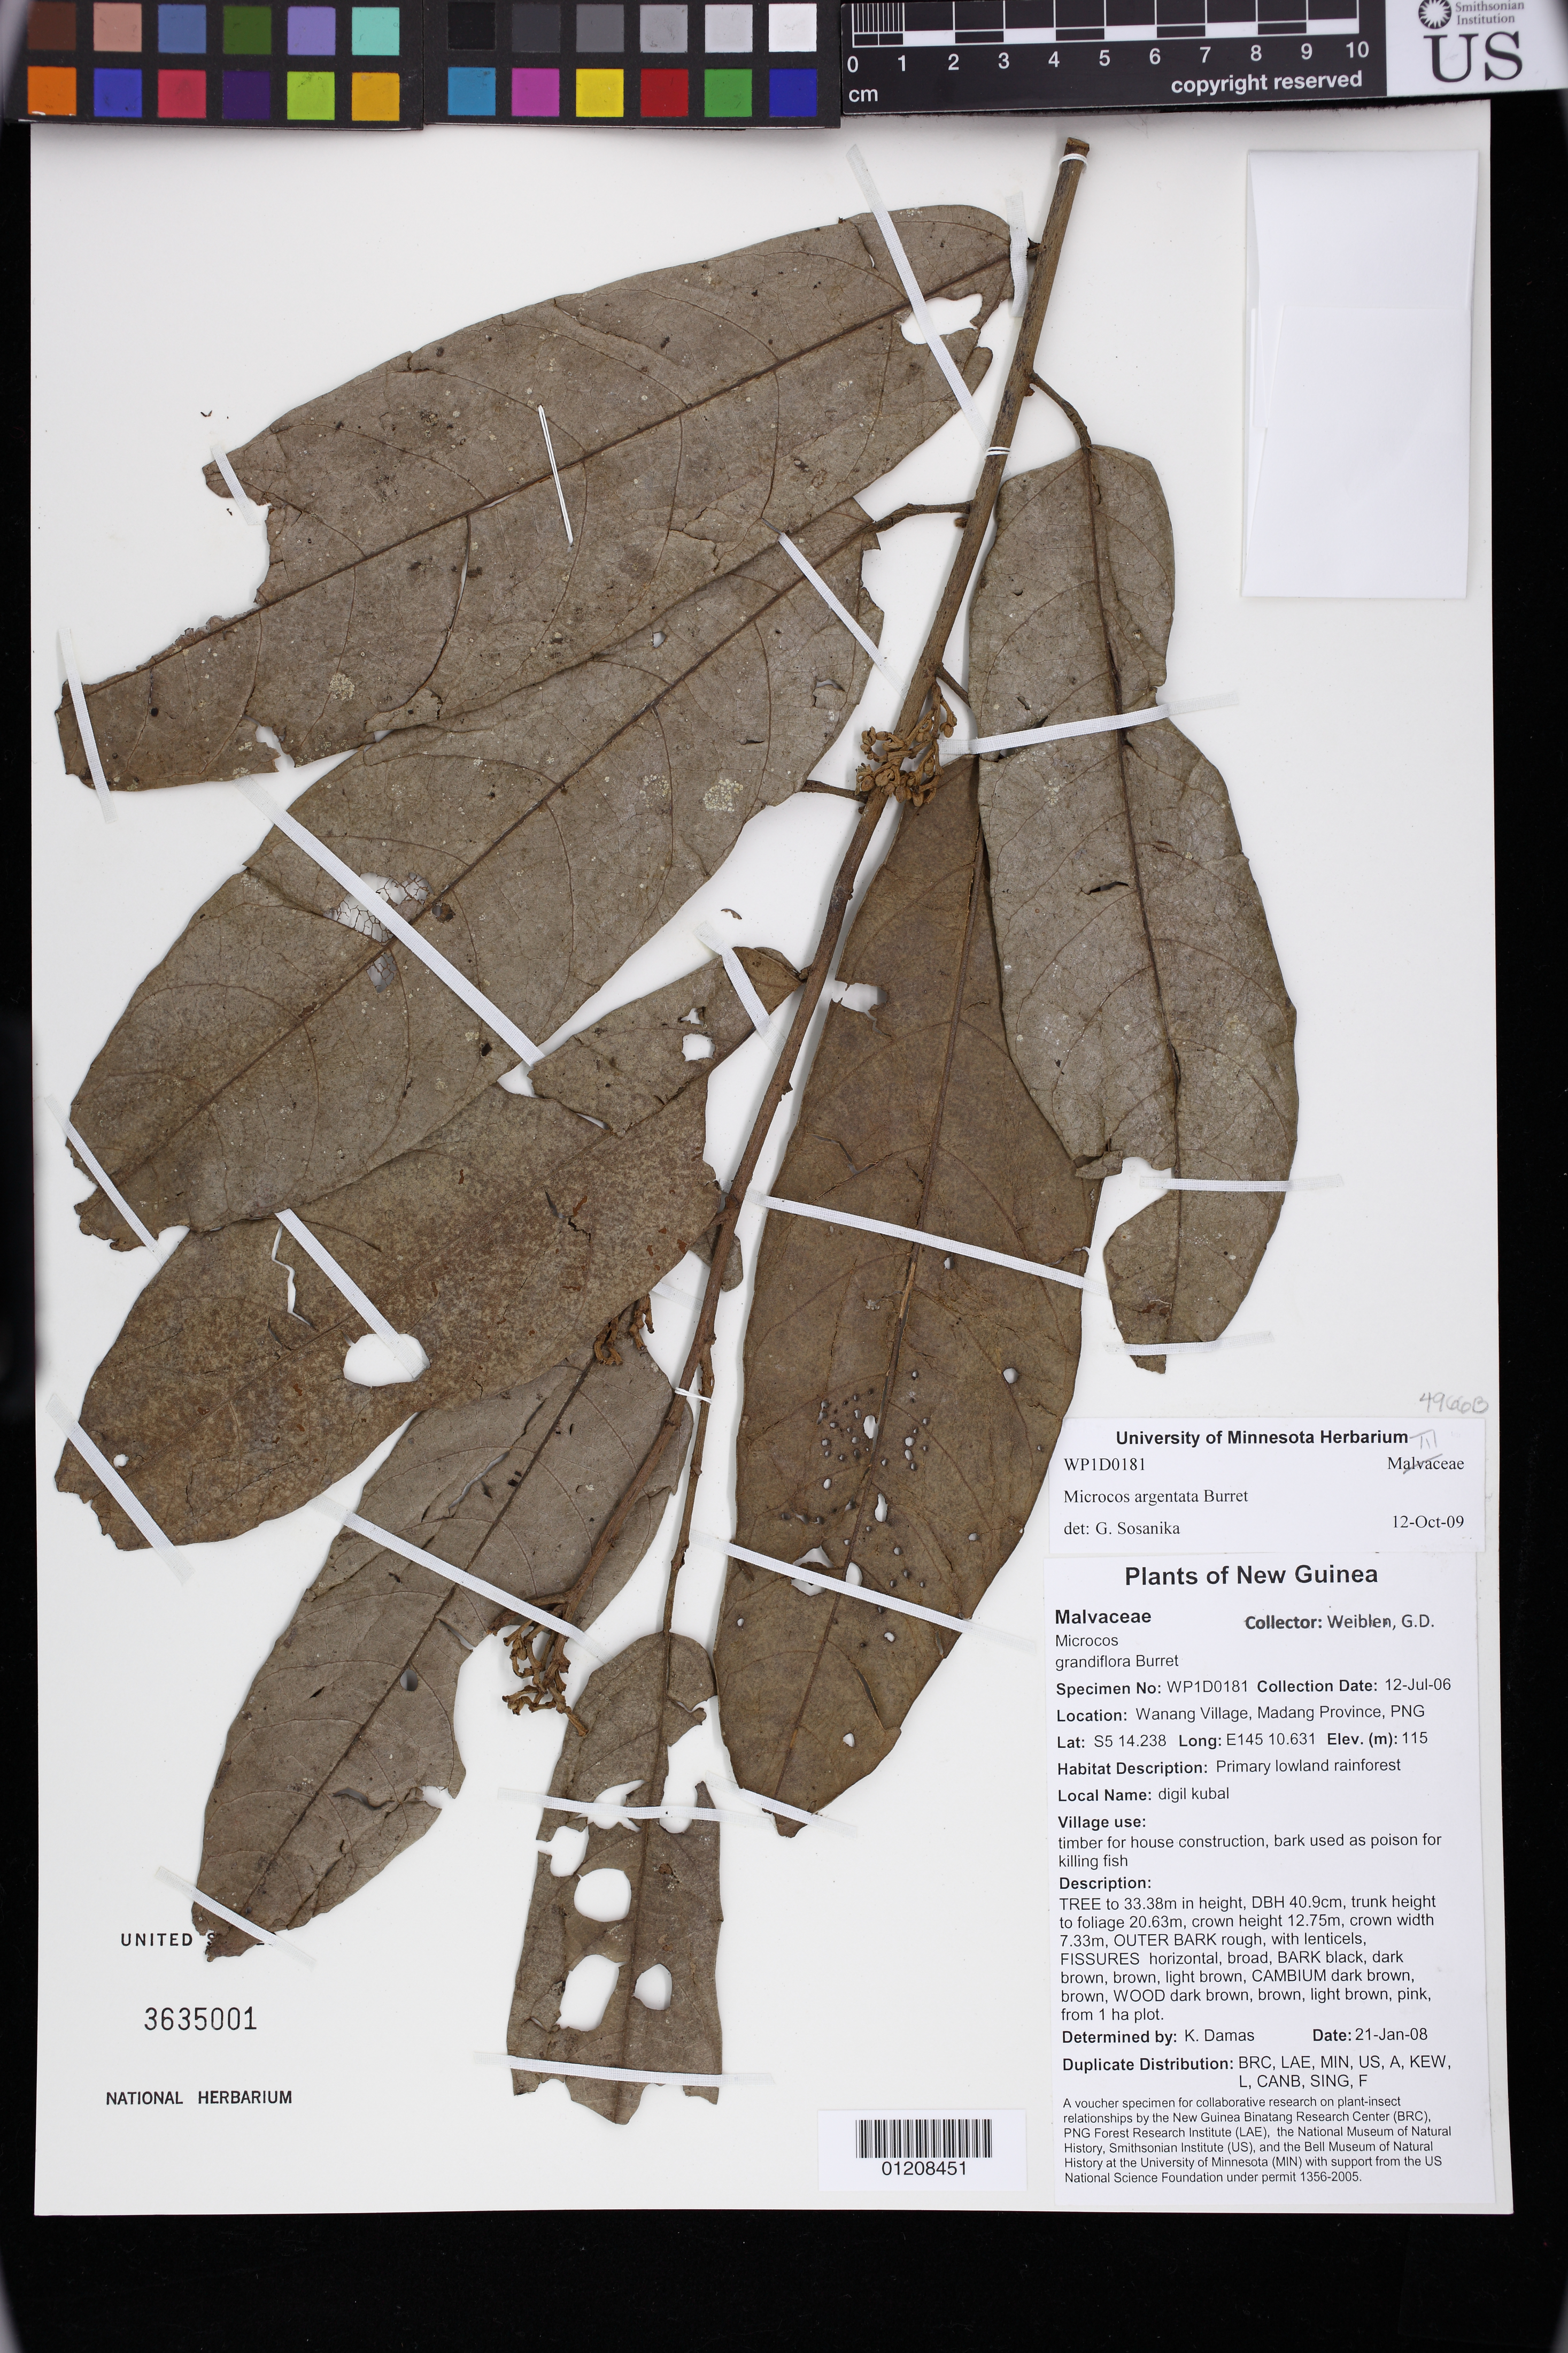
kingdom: Plantae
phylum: Tracheophyta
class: Magnoliopsida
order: Malvales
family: Malvaceae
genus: Microcos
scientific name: Microcos argentata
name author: Burret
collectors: G. D. Weiblen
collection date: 1906-07-21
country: Papua New Guinea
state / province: Madang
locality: Wanang Village. Local name: digil kubal. Primary lowland forest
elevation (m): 115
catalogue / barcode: US 3635001